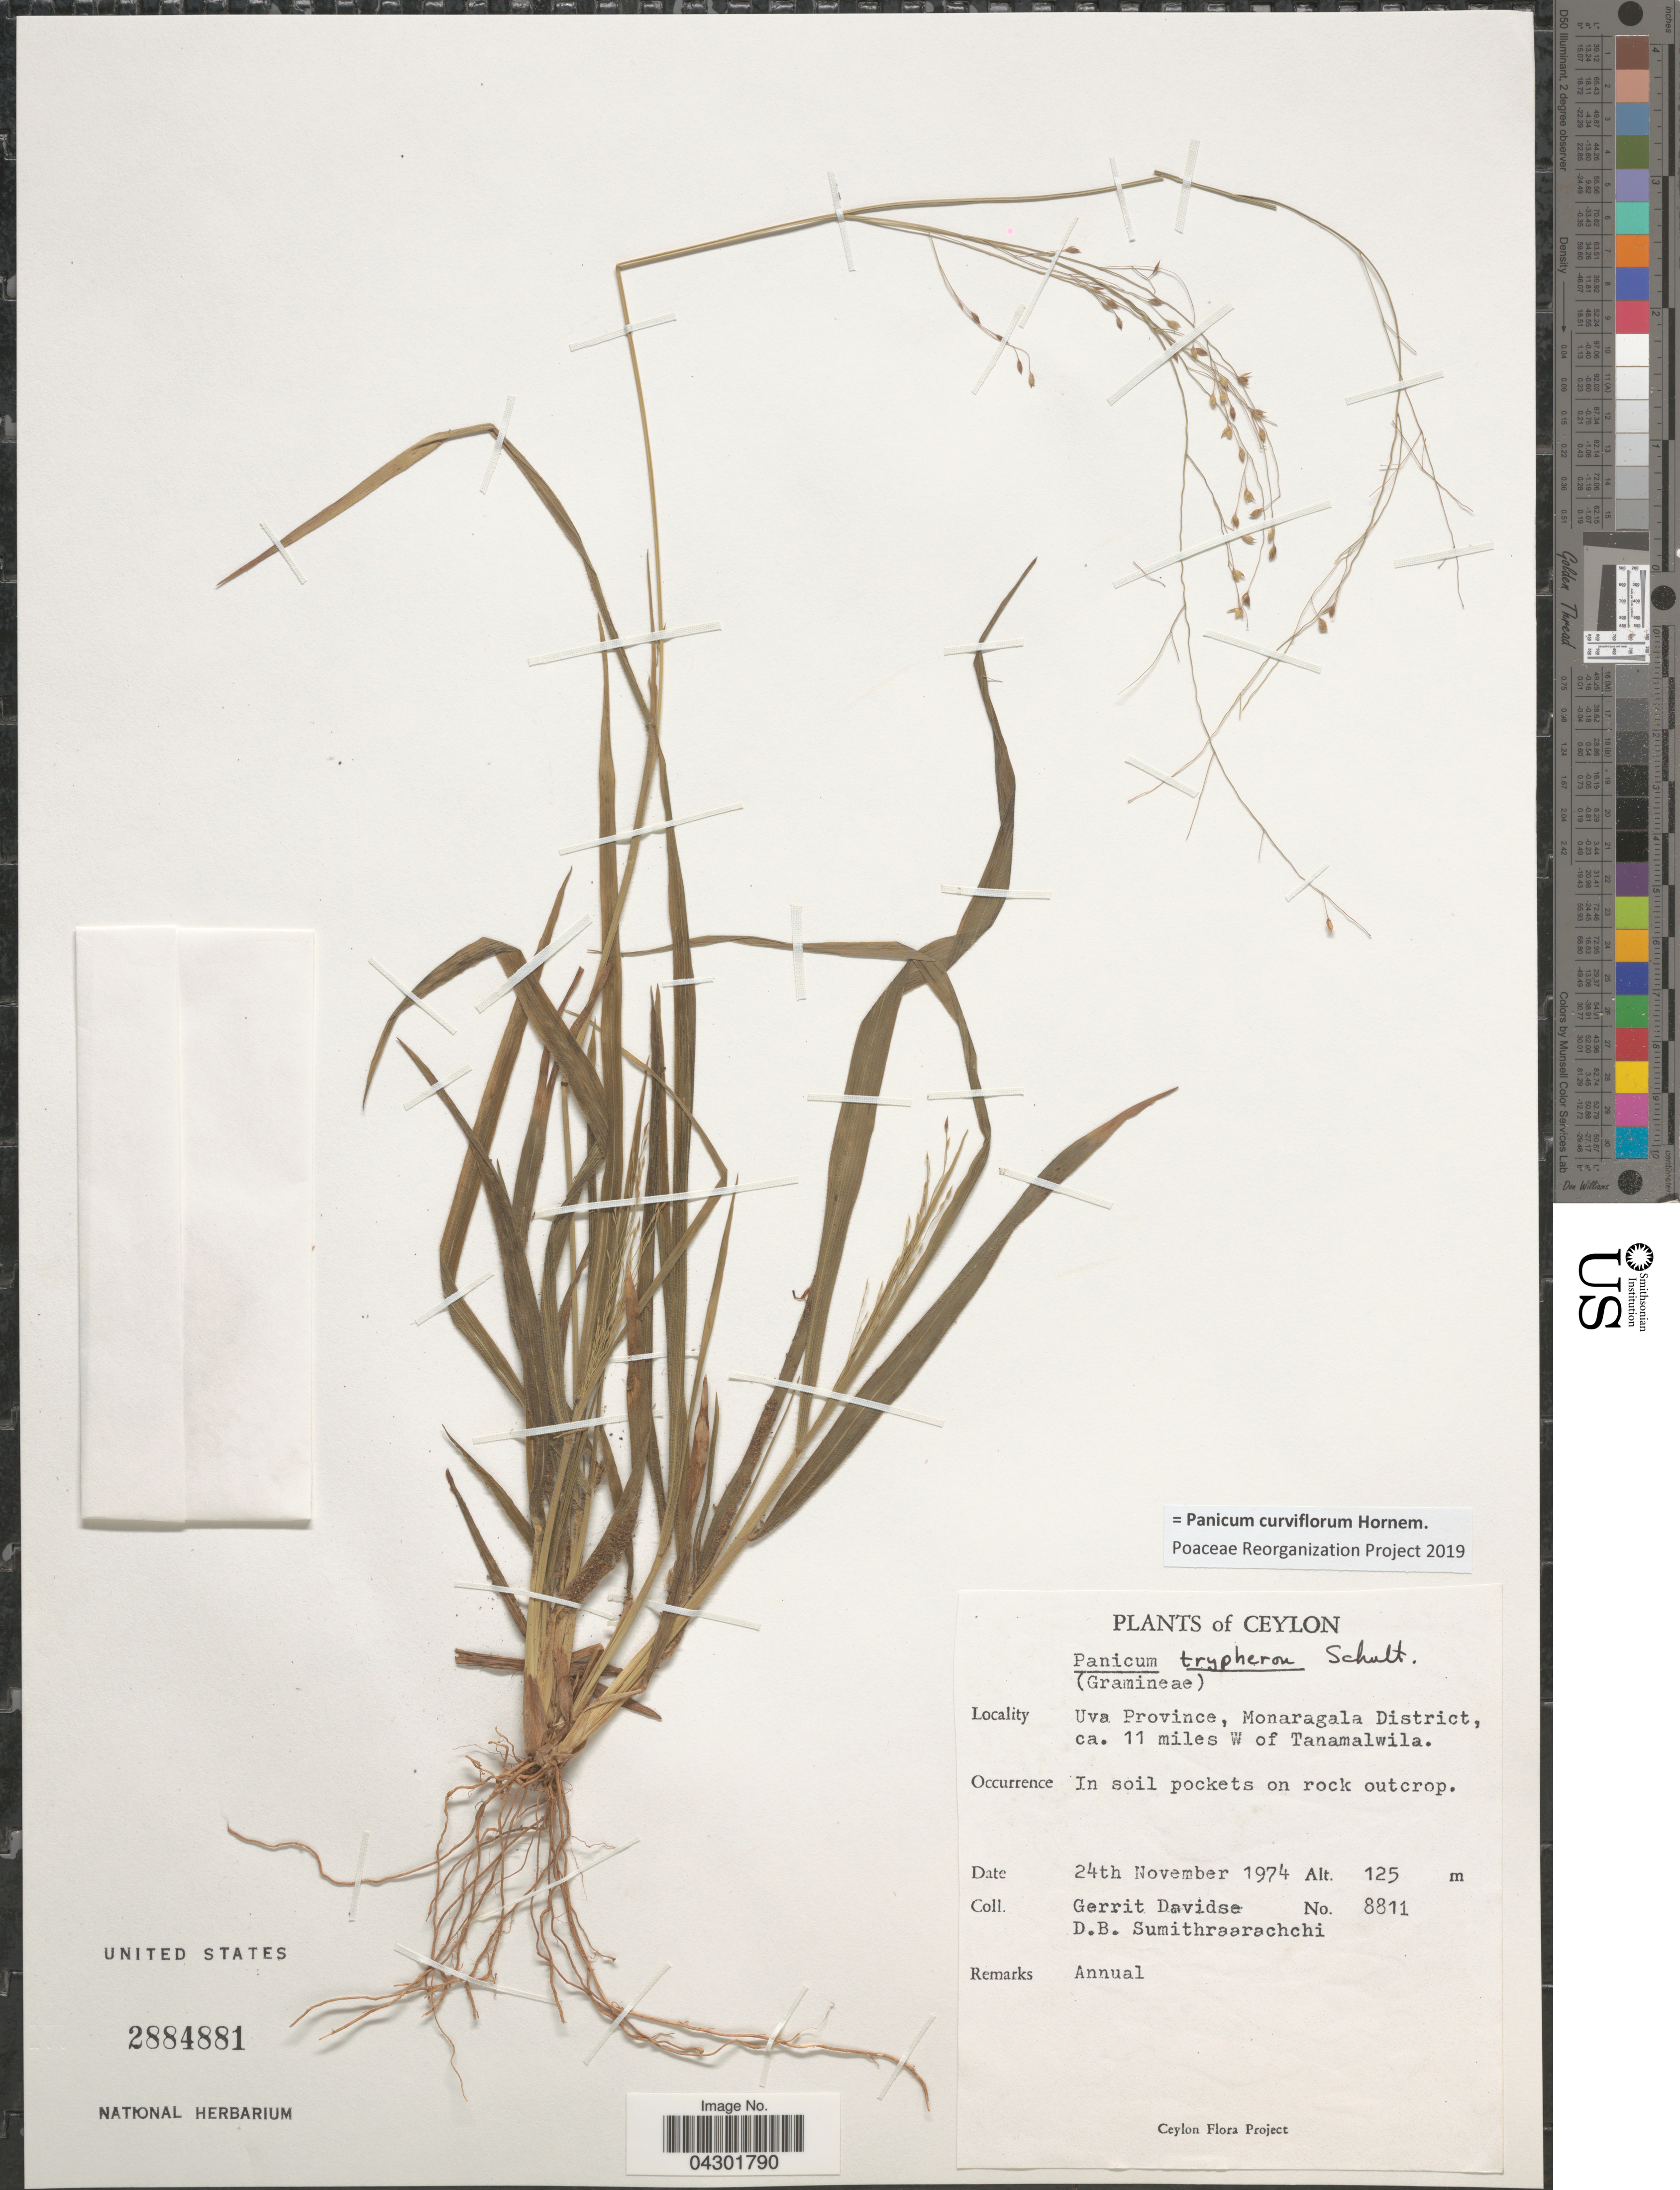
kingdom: Plantae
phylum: Tracheophyta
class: Liliopsida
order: Poales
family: Poaceae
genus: Panicum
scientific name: Panicum curviflorum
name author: Hornem.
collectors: G. Davidse & D. B. Sumithraarachchi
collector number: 8811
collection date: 1974-11-24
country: Sri Lanka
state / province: Uva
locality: Ceylon. Uva Province, Monaragala District, ca. 11 miles W of Tanamalwila. In soil pockets on rock outcrop.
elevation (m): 125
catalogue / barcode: US 2884881